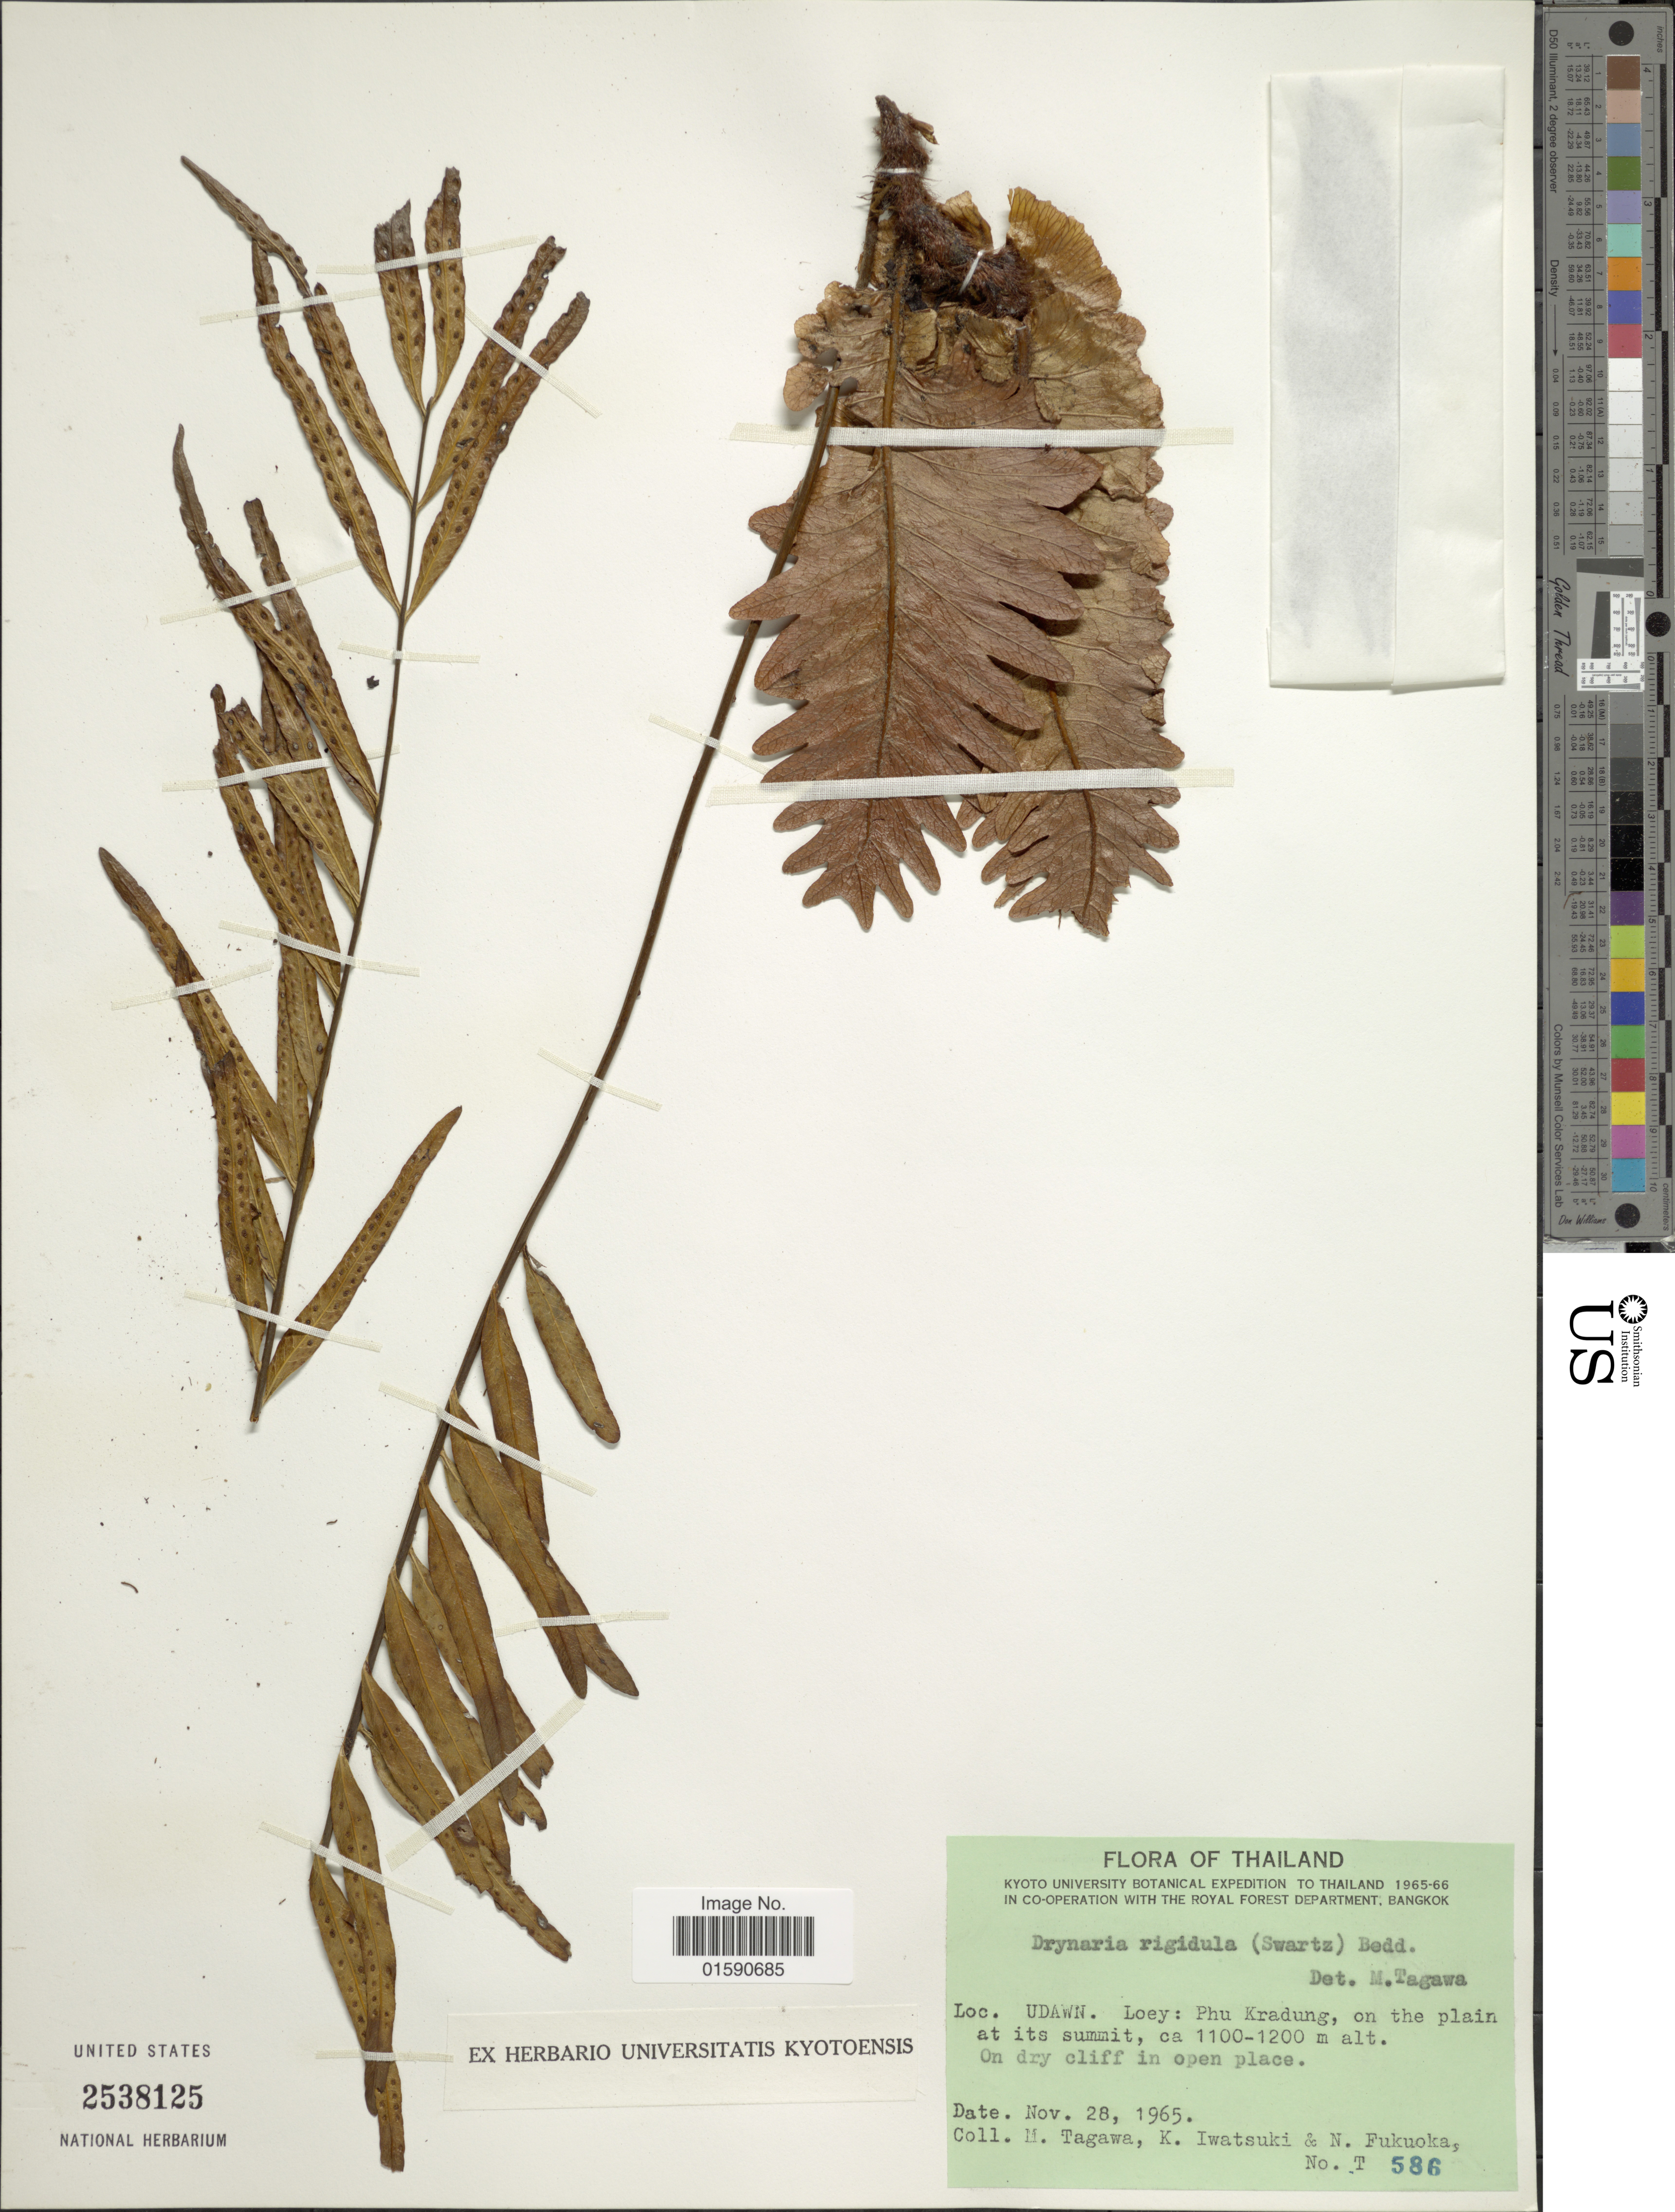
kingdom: Plantae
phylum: Tracheophyta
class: Polypodiopsida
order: Polypodiales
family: Polypodiaceae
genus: Drynaria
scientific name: Drynaria rigidula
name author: (Sw.) Bedd.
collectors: M. Tagawa, K. Iwatsuki & N. Fukuoka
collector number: T 586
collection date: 1965-11-28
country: Thailand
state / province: Loei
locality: Udawn. Loey: Phu Kradung, on the plain at its summit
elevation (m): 1100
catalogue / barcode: US 2538125